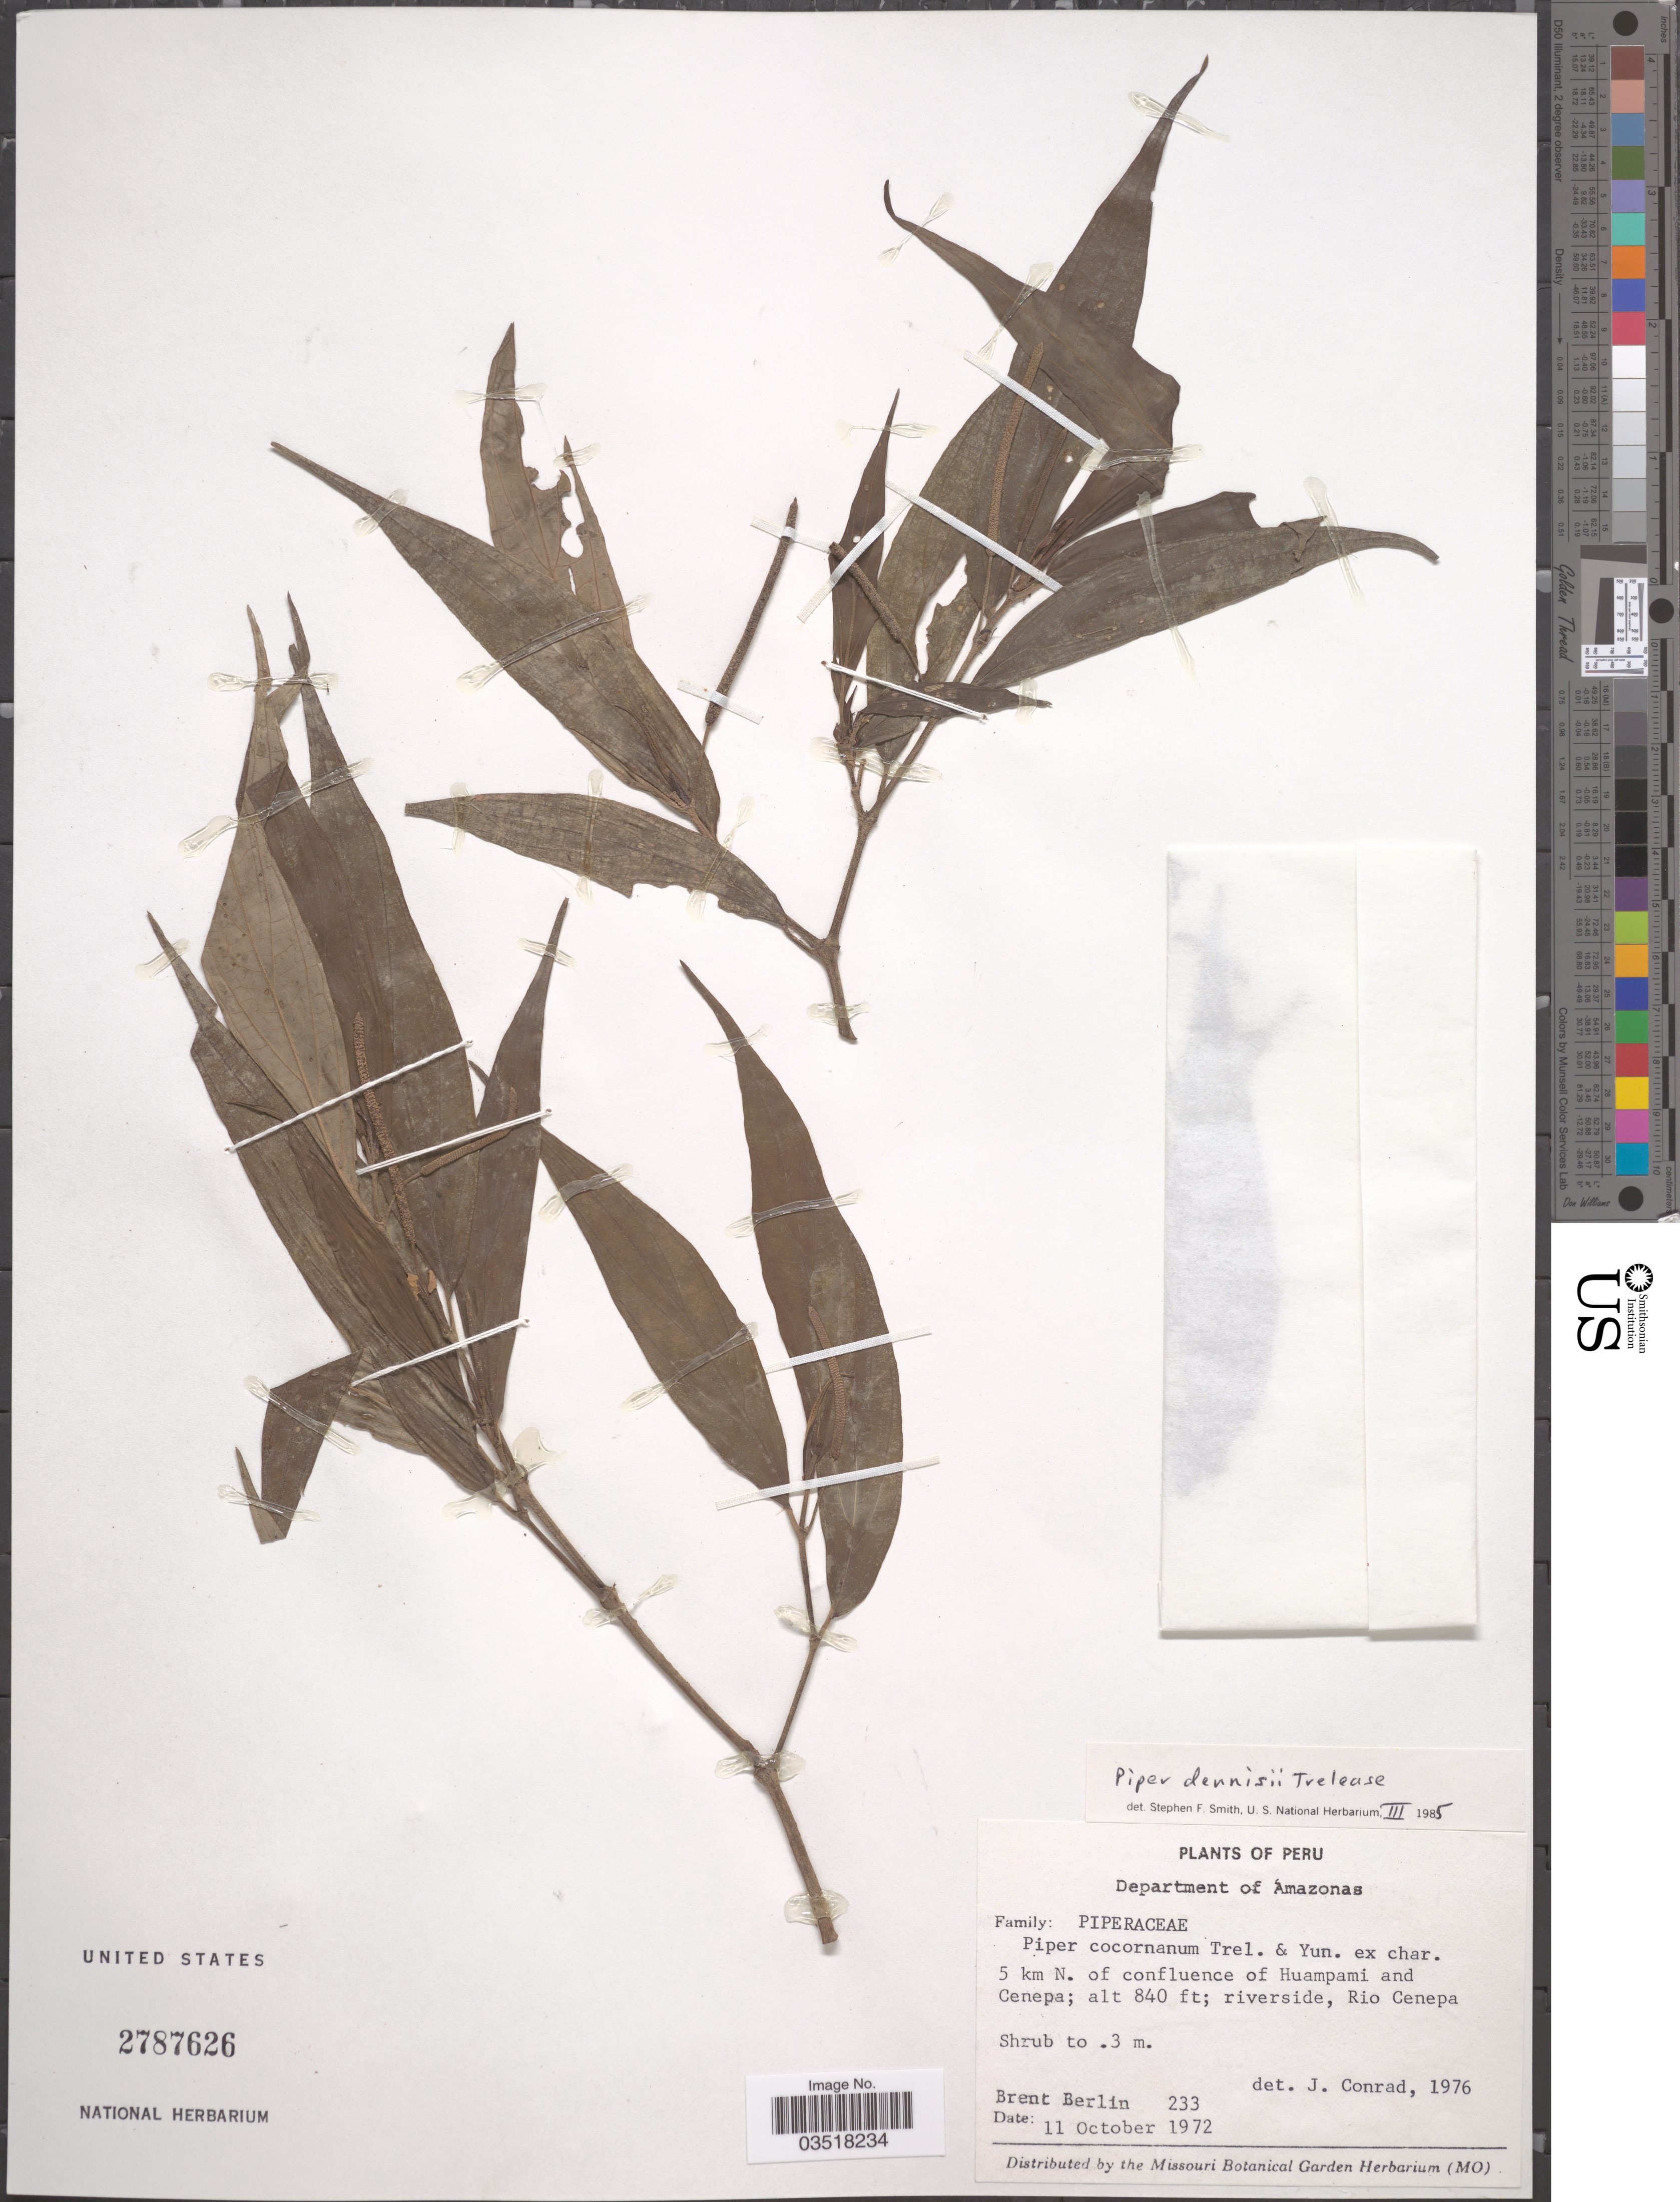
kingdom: Plantae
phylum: Tracheophyta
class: Magnoliopsida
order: Piperales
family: Piperaceae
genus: Piper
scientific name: Piper dennisii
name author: Trel.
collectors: B. Berlin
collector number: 233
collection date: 1972-10-11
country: Peru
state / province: Amazonas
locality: Department of Amazonas. 5 km N. of confluence of Huampami and Cenepa, Rio Cenepa.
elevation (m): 256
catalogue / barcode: US 2787626